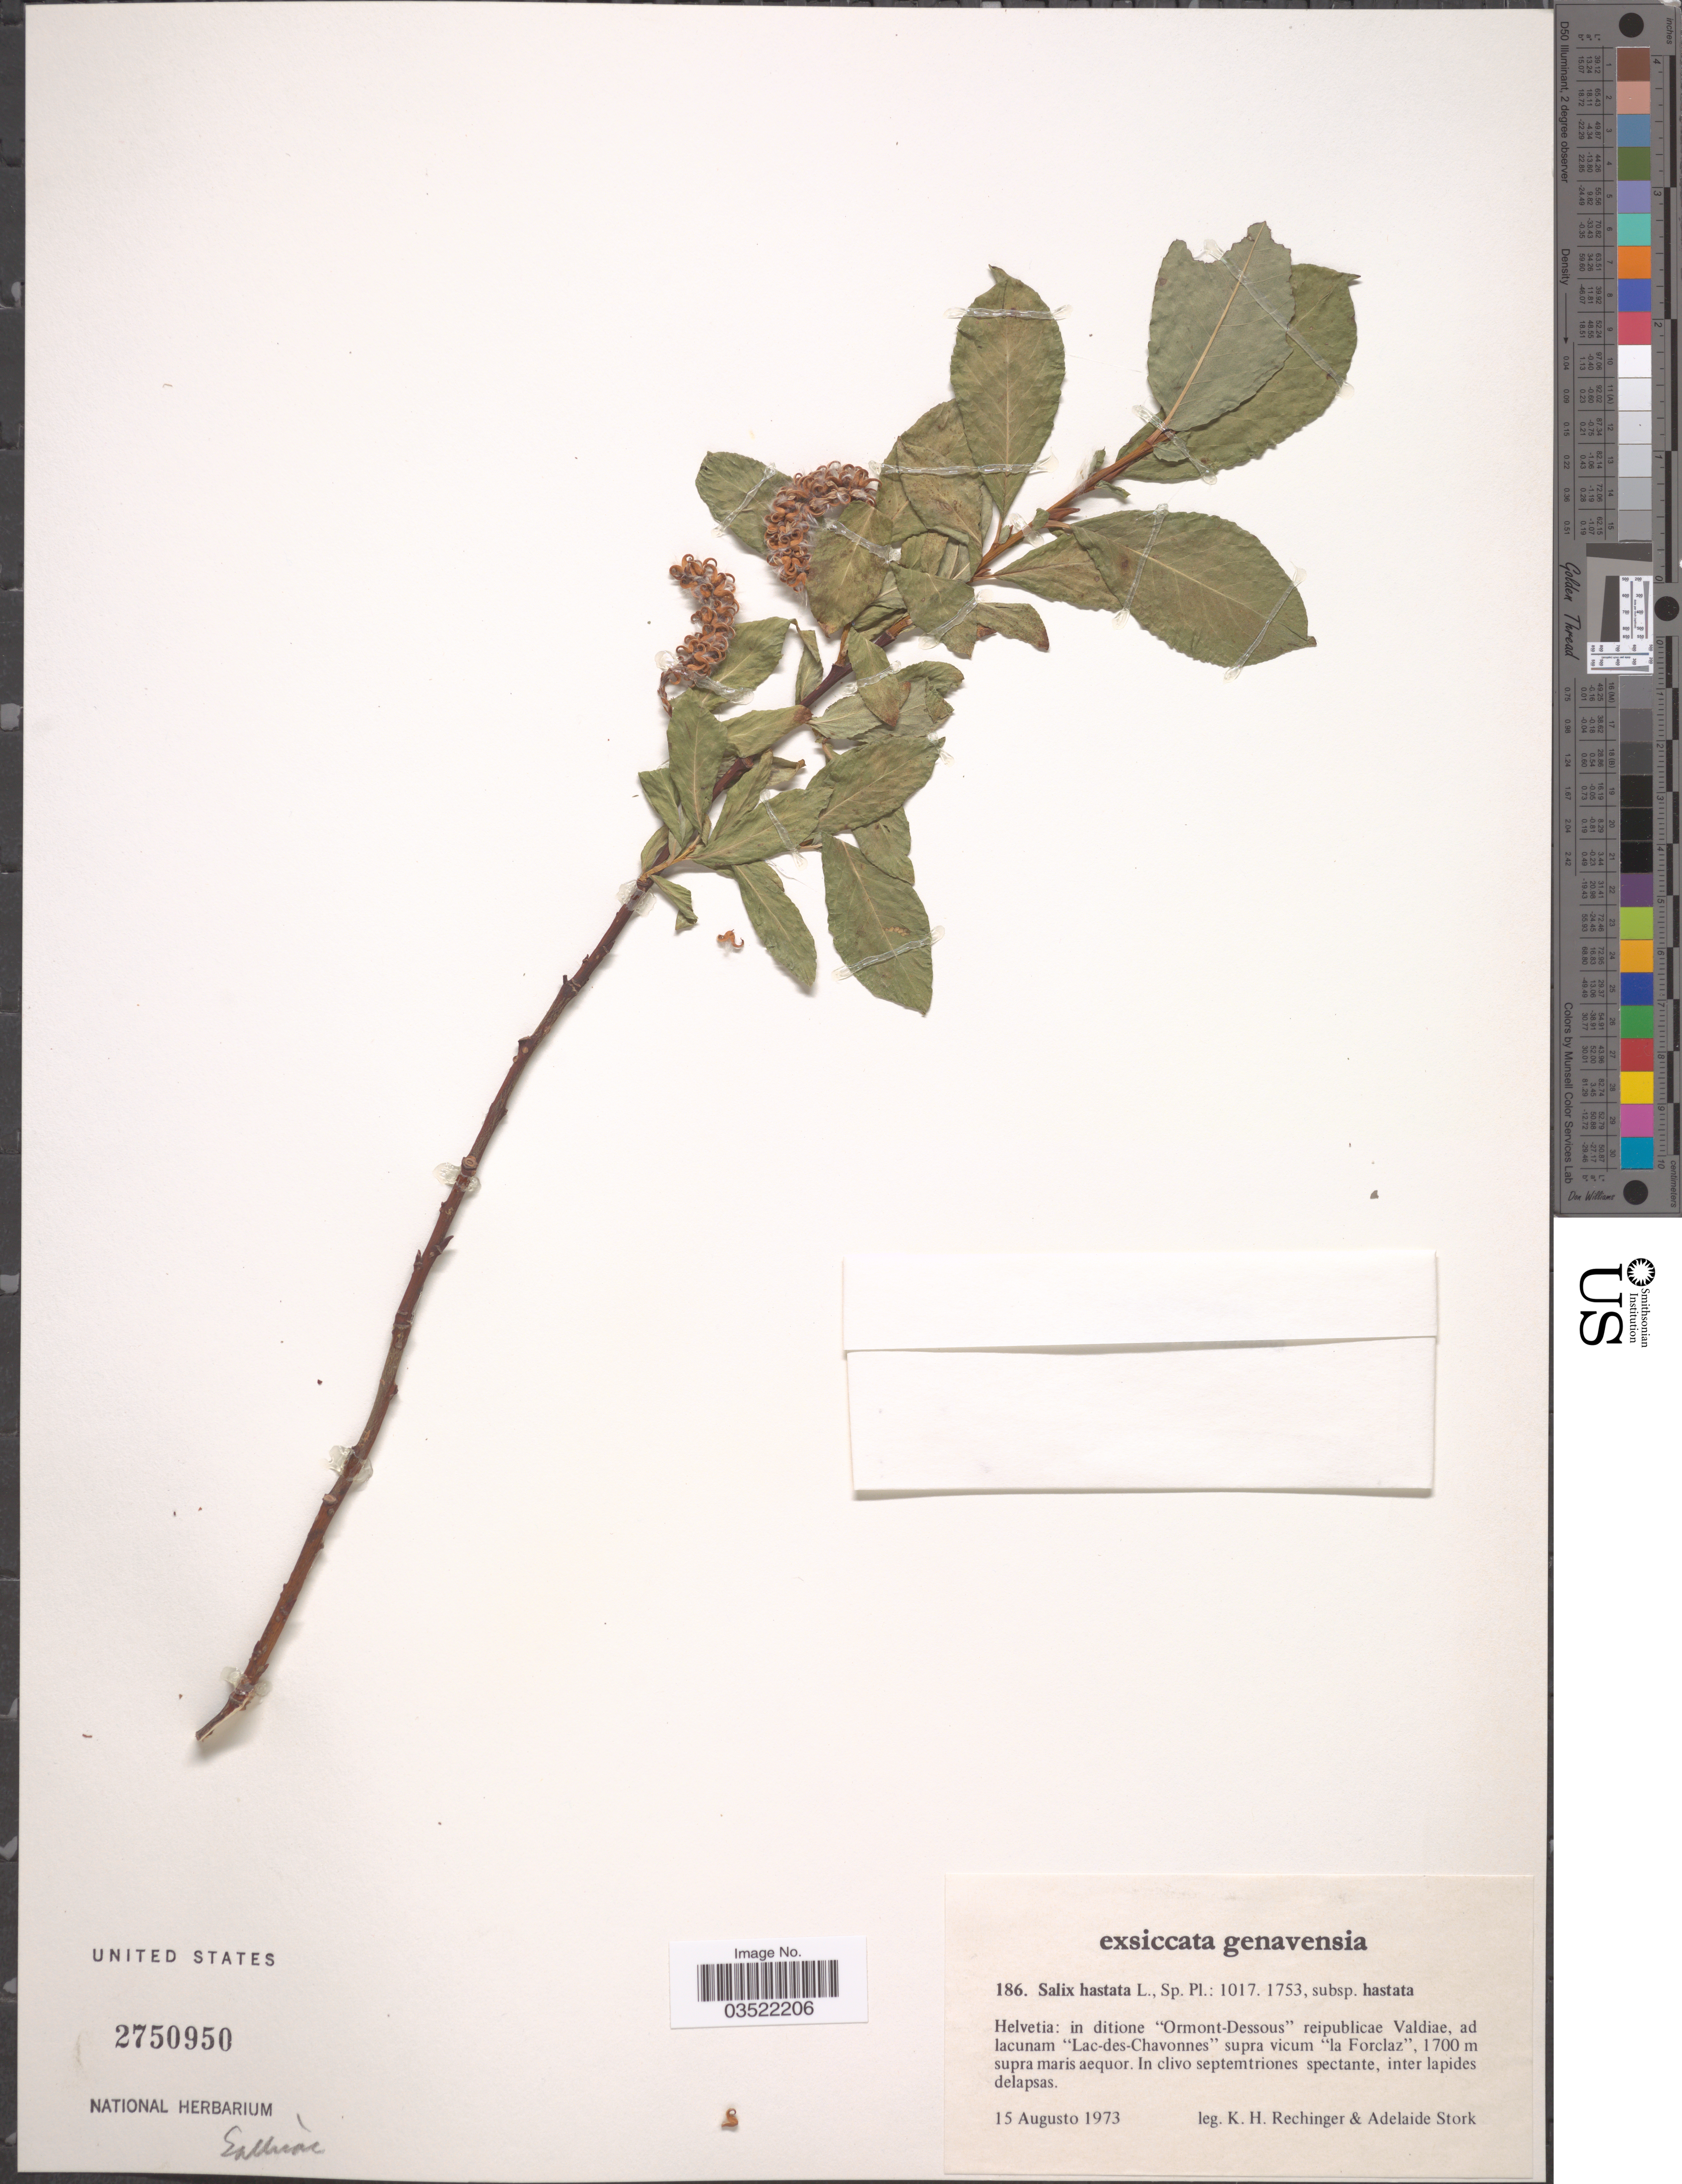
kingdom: Plantae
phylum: Tracheophyta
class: Magnoliopsida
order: Malpighiales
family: Salicaceae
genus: Salix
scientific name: Salix hastata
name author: L.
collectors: K. H. Rechinger & A. Stork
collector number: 186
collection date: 1973-08-15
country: Switzerland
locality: Genavensia. Helvetia: in ditione "Ormont-Dessous" reipublicae Valdiae, ad lacunam "Lac-des-Chavonnes" supra vicum "la Forclaz", supra maris aequor.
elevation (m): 1700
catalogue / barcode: US 2750950